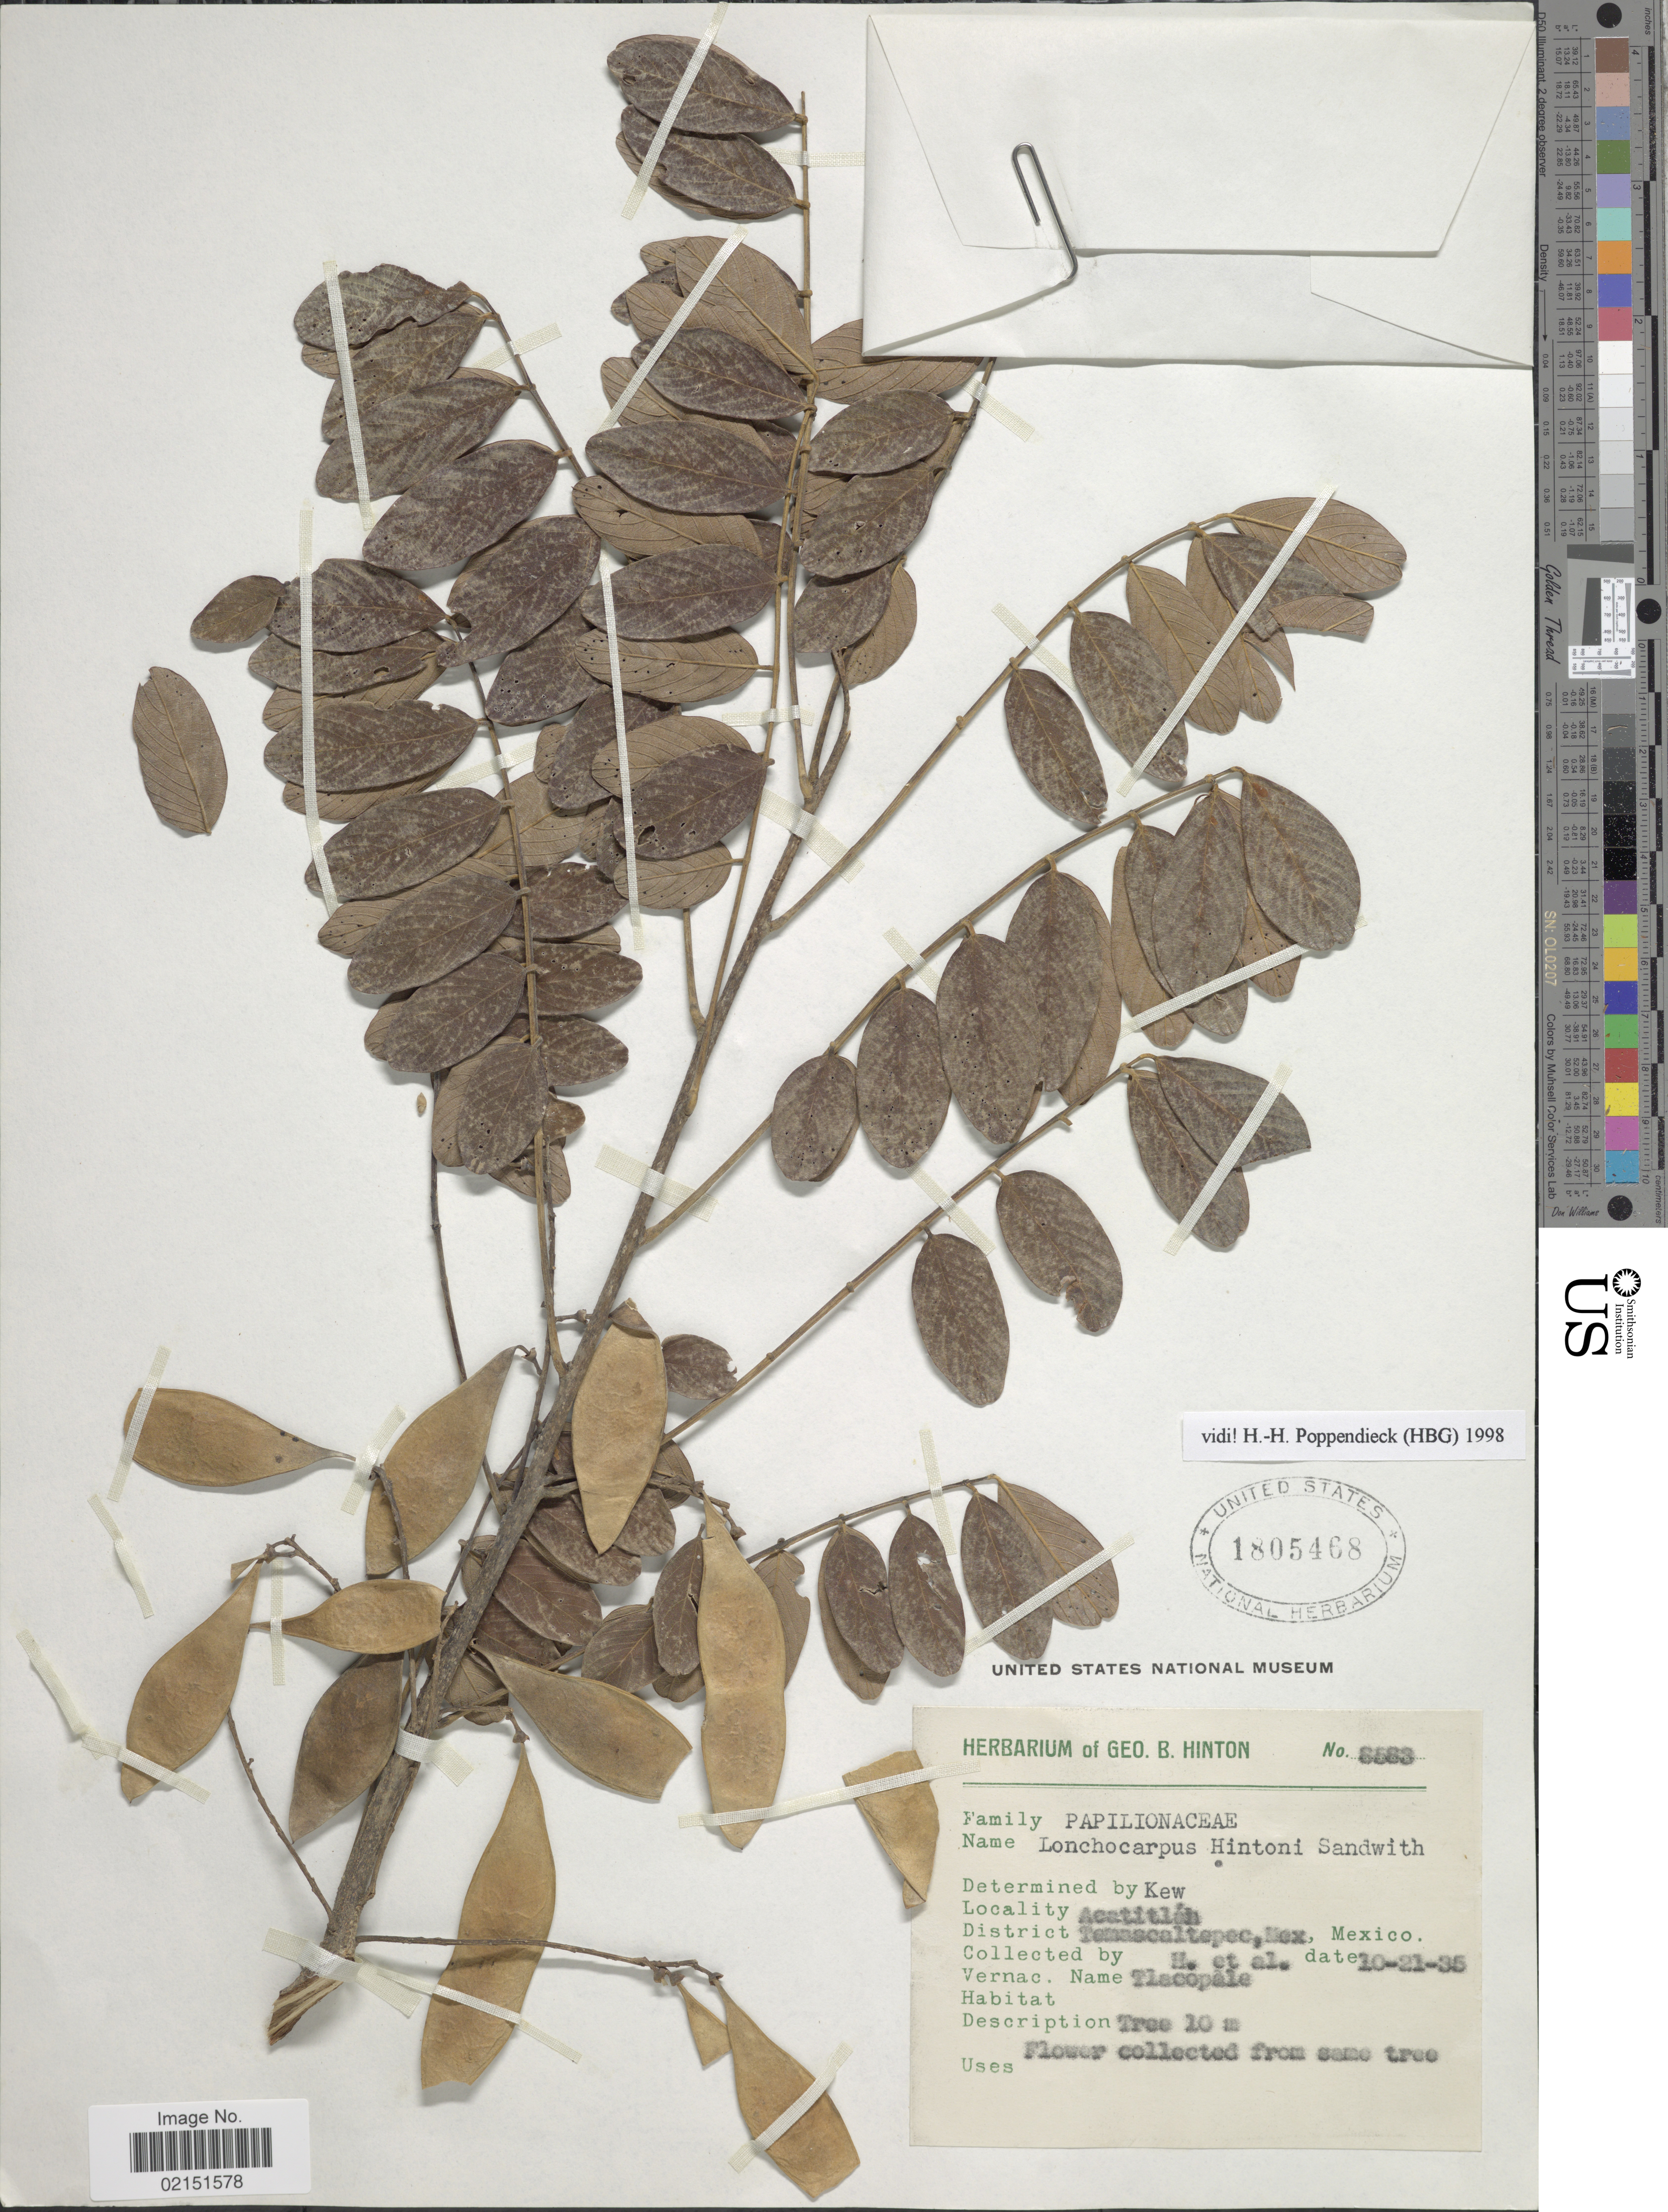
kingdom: Plantae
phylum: Tracheophyta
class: Magnoliopsida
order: Fabales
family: Fabaceae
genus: Lonchocarpus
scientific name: Lonchocarpus hintonii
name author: Sandwith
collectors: G. B. Hinton & et al.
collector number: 5583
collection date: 1935-10-21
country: Mexico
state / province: México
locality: Acatitlan. District Temascaltepec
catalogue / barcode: US 1805468